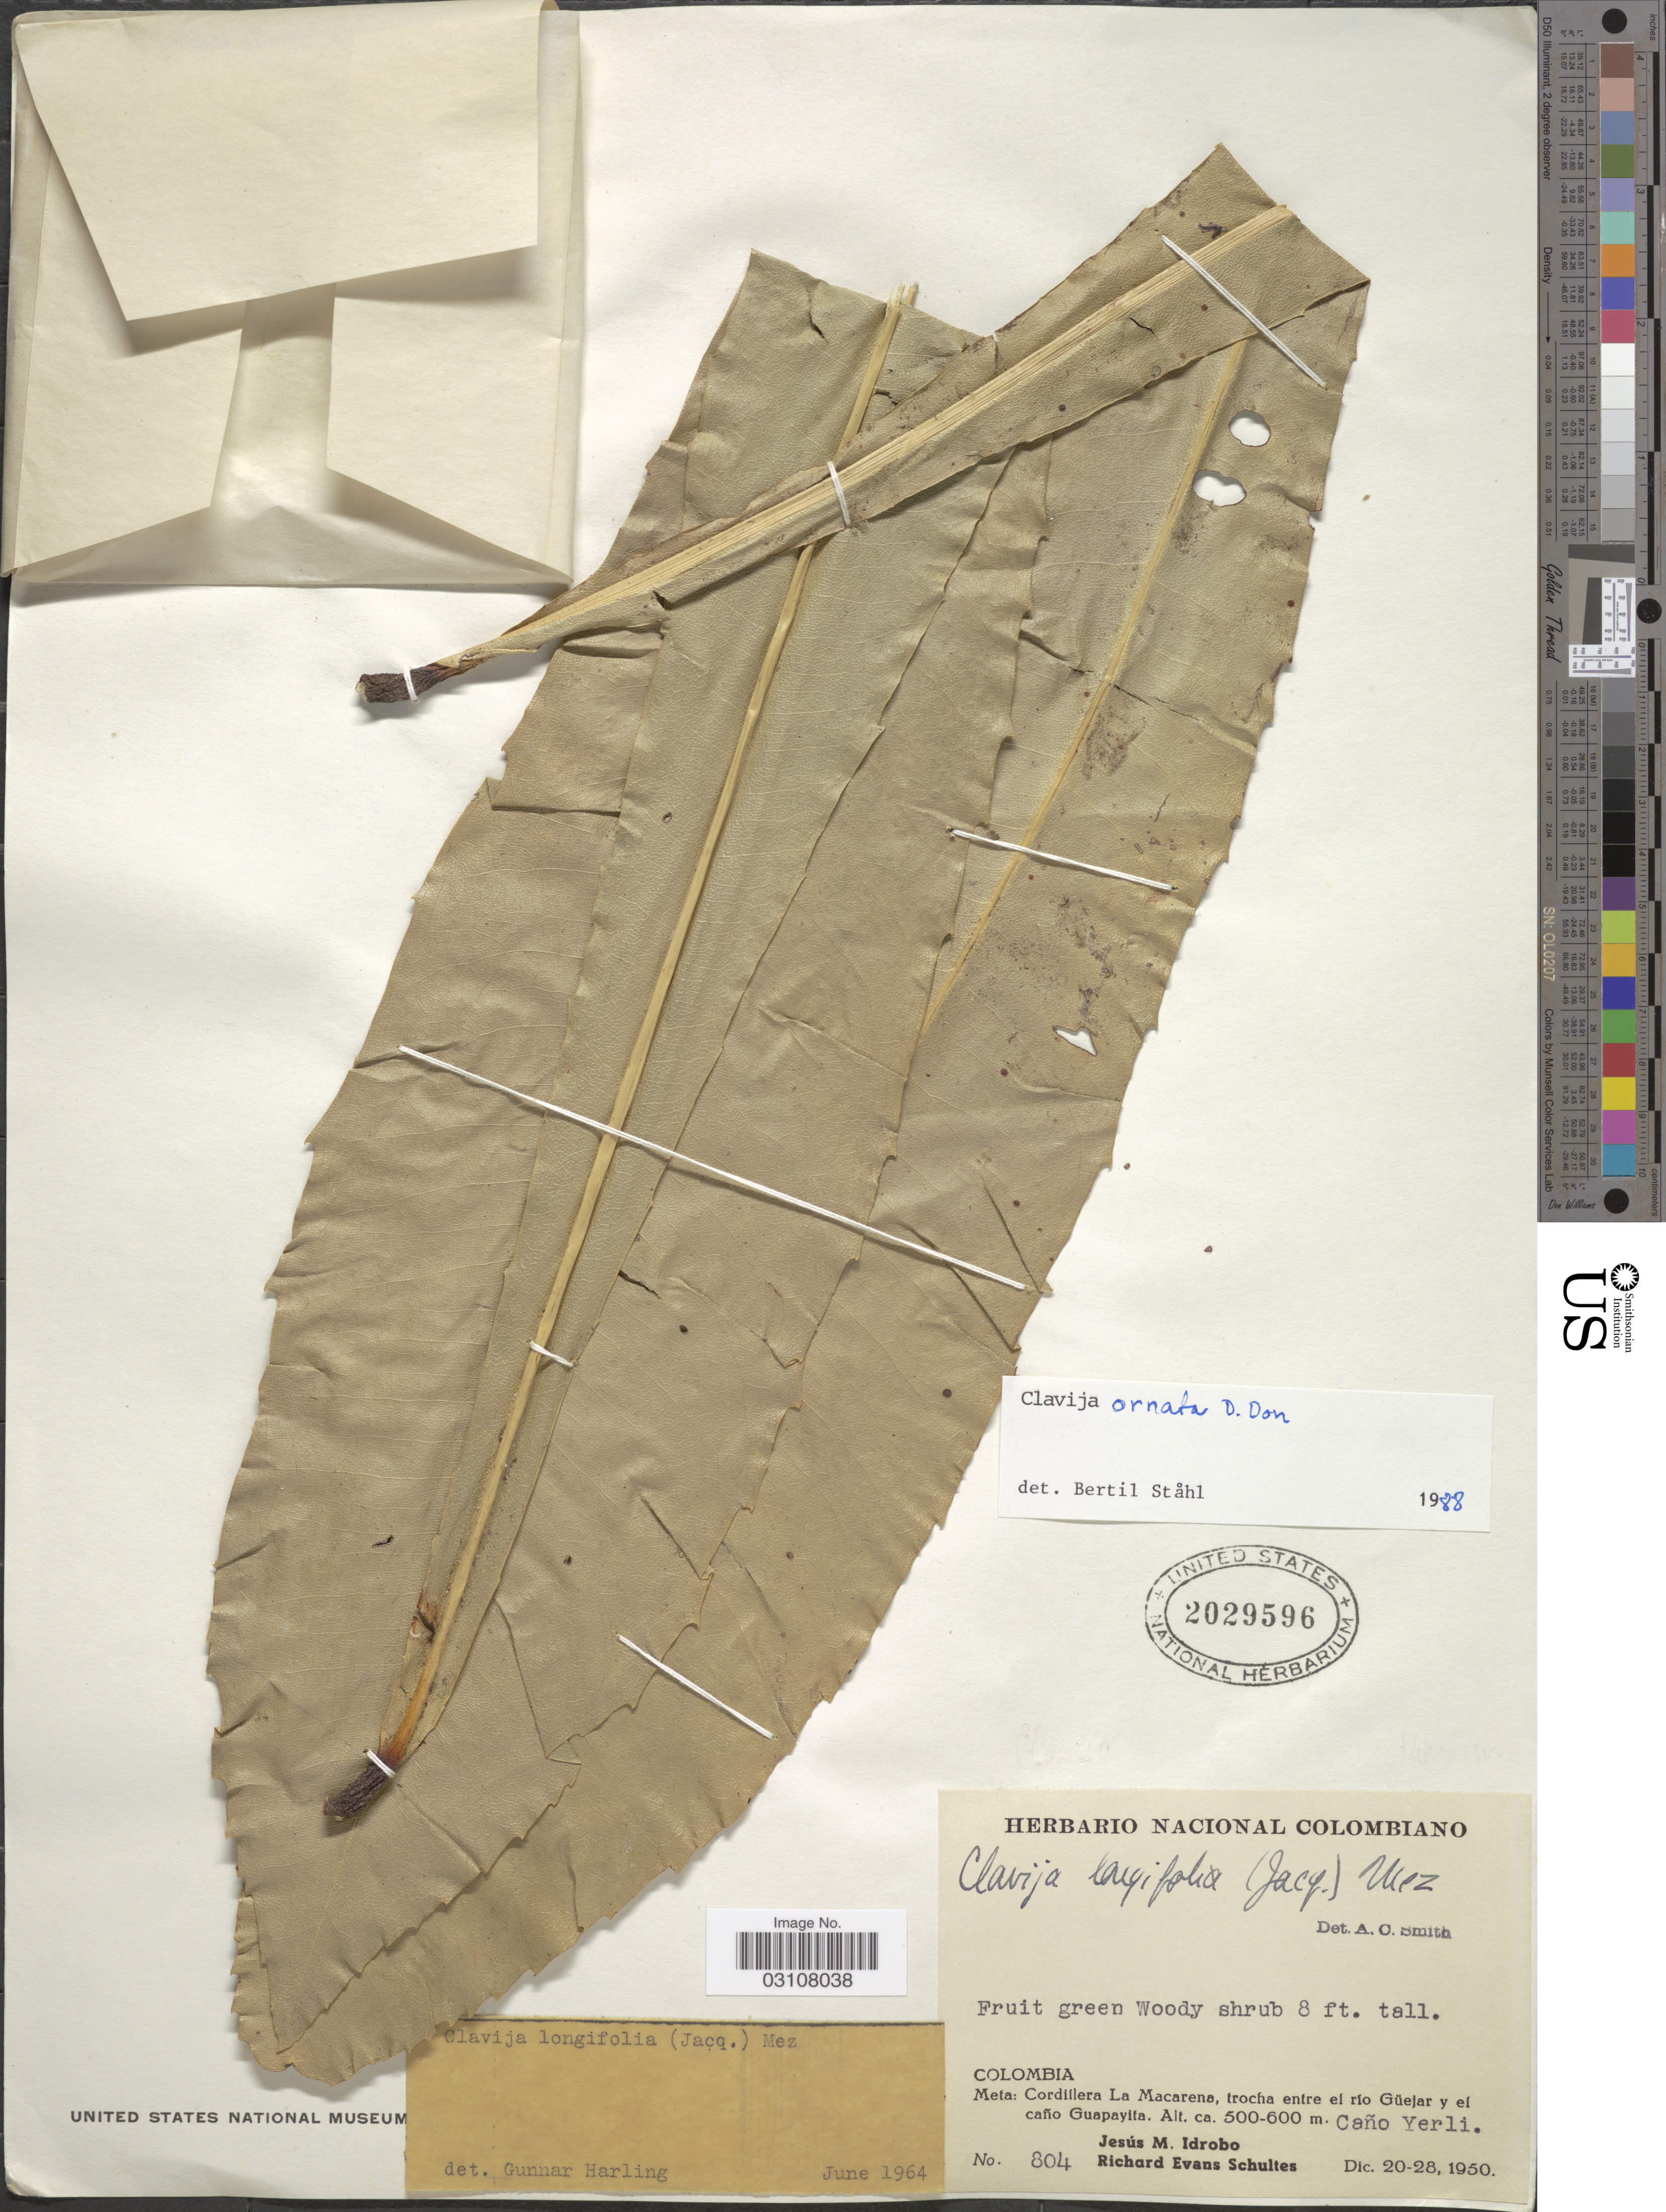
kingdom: Plantae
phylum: Tracheophyta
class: Magnoliopsida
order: Ericales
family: Primulaceae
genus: Clavija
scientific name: Clavija ornata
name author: D. Don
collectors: J. M. Idrobo & R. E. Schultes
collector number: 804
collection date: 1950-12-20/1950-12-28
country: Colombia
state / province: Meta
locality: Cordillera La Macarena, trocha entre el río Güejar u el caño Guapayita. Caño Yerli.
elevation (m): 500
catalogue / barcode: US 2029596